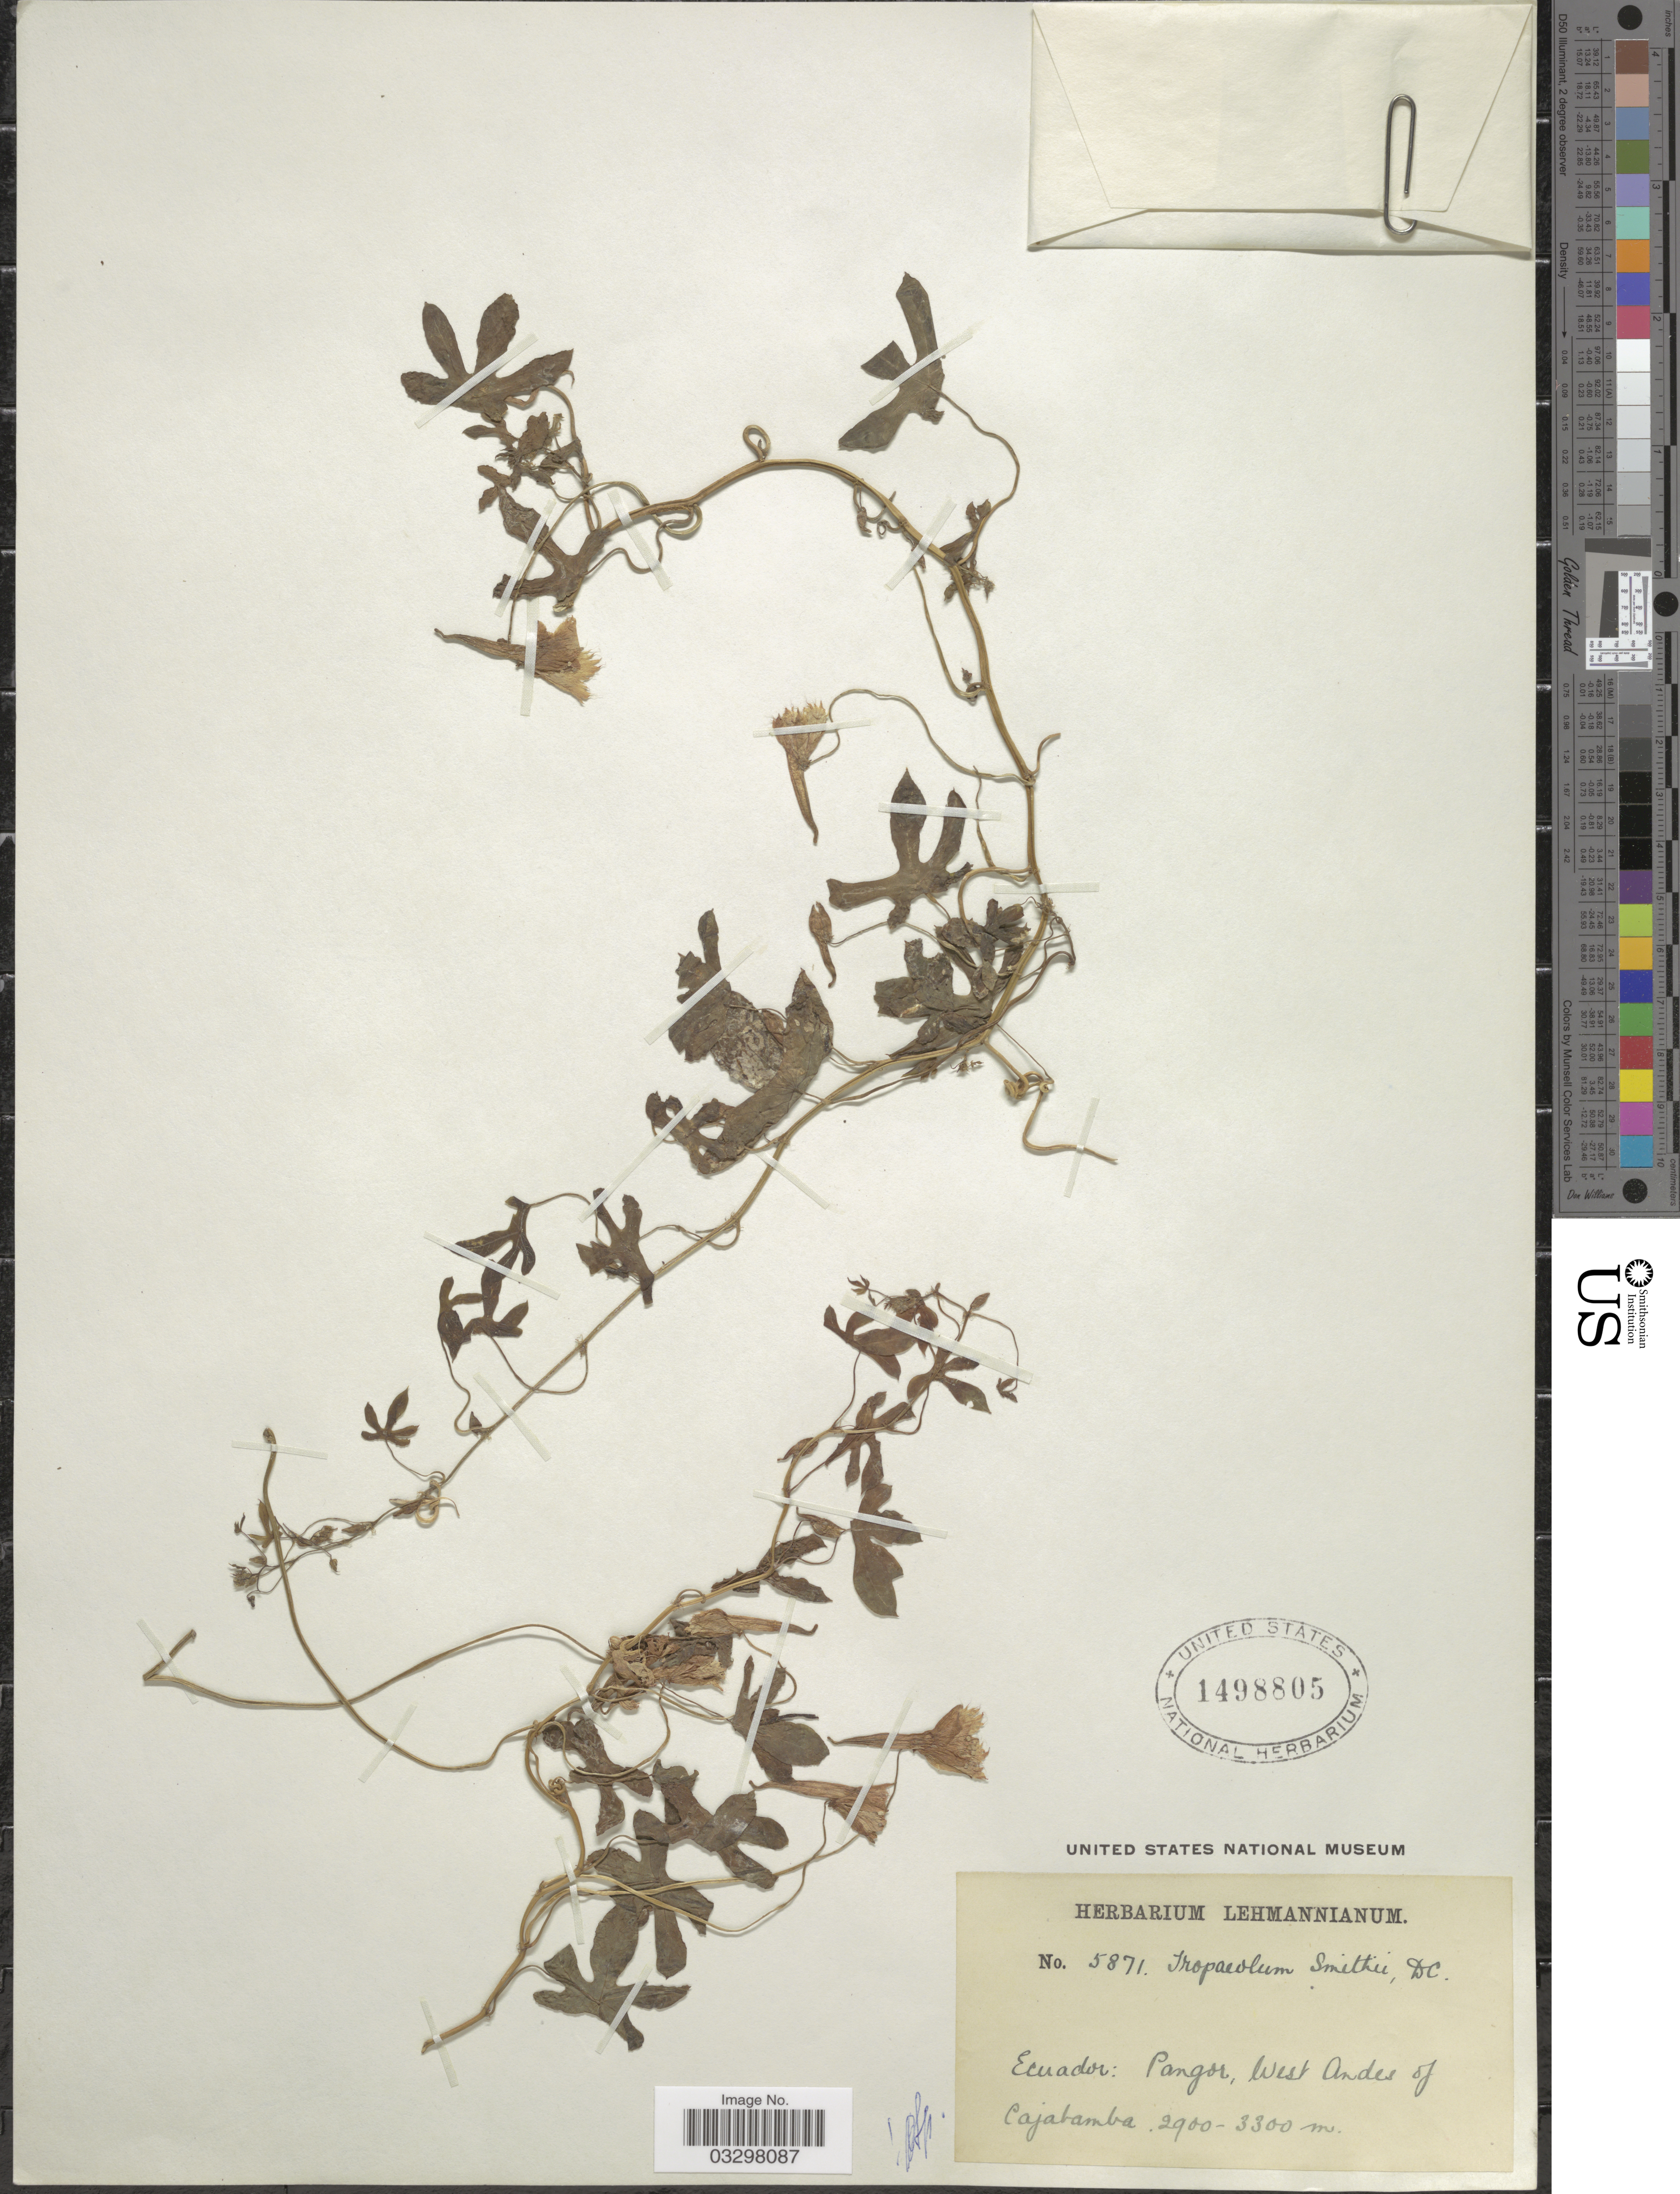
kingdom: Plantae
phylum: Tracheophyta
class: Magnoliopsida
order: Brassicales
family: Tropaeolaceae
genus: Tropaeolum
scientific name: Tropaeolum smithii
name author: DC.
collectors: -. Lehmann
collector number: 5871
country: Ecuador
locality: Pangor, West Andes of Cajabamba.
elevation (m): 2900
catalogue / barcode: US 1498805